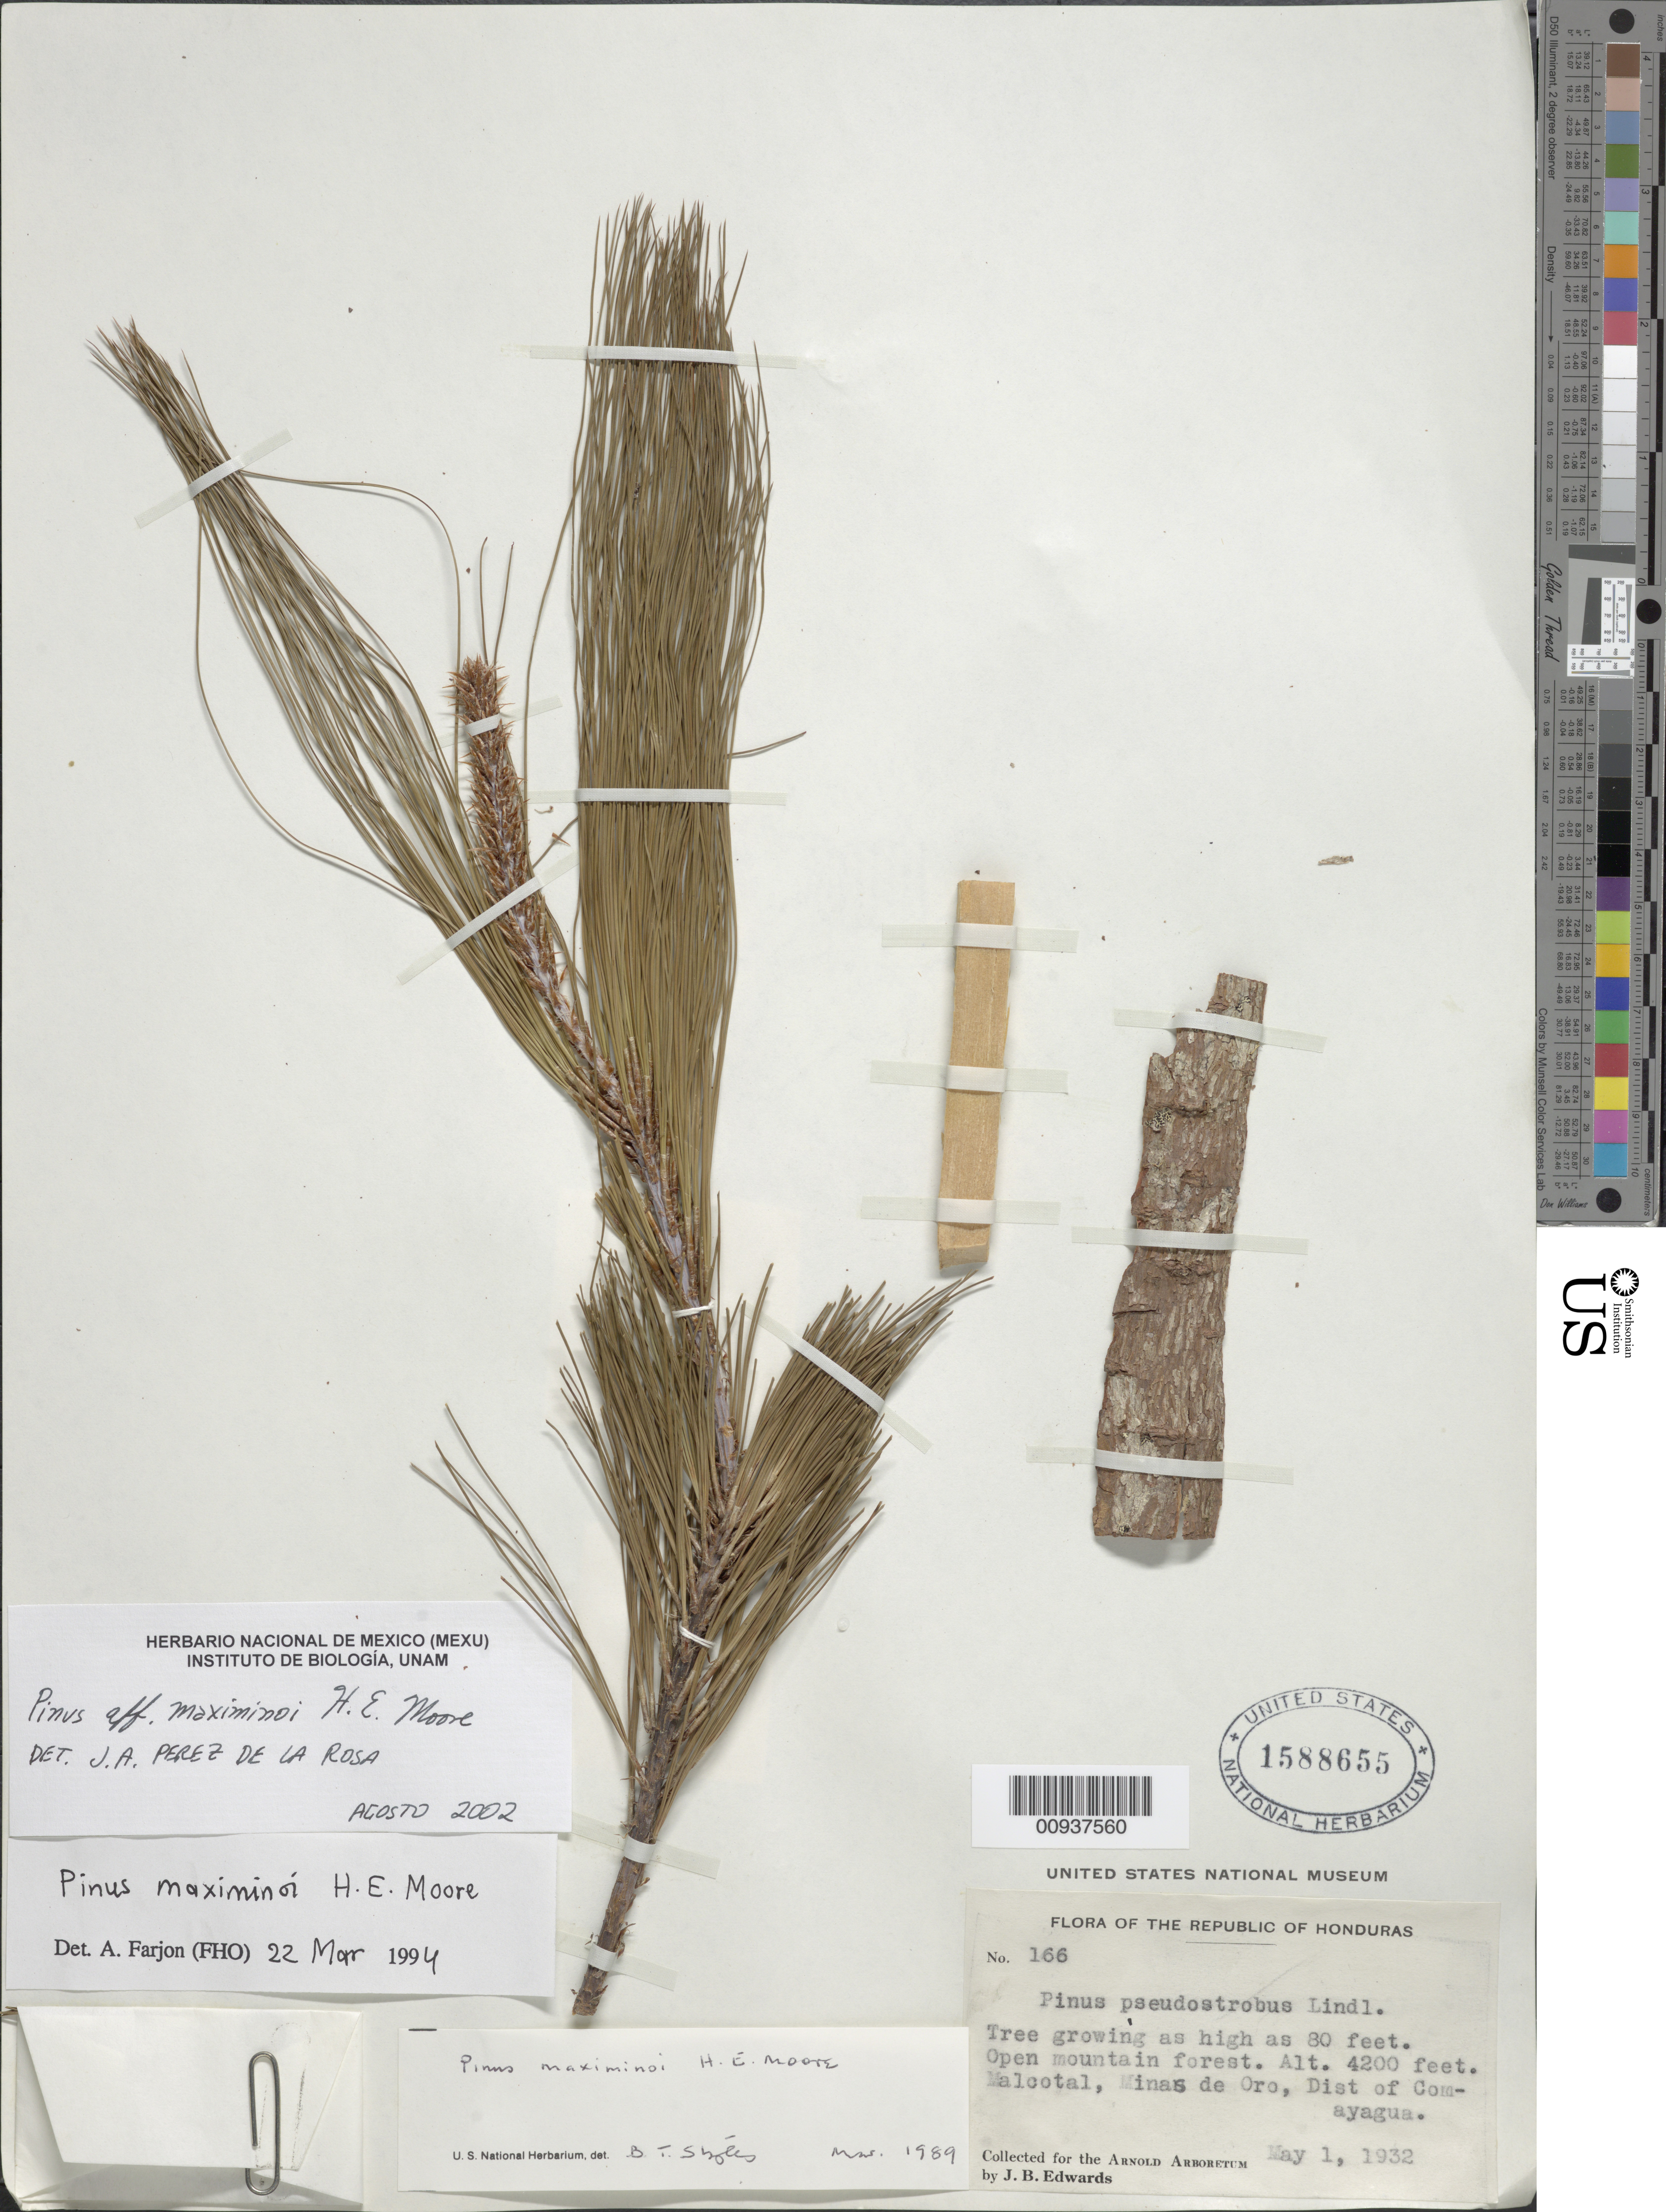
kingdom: Plantae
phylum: Tracheophyta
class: Pinopsida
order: Pinales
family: Pinaceae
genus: Pinus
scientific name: Pinus maximinoi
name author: H.E. Moore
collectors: J. B. Edwards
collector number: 166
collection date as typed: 01 May 1932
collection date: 1932-05-01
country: Honduras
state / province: Comayagua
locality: Malcotal, Minas de Oro.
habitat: Open mountain forest.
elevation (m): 1280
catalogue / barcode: US 1588655